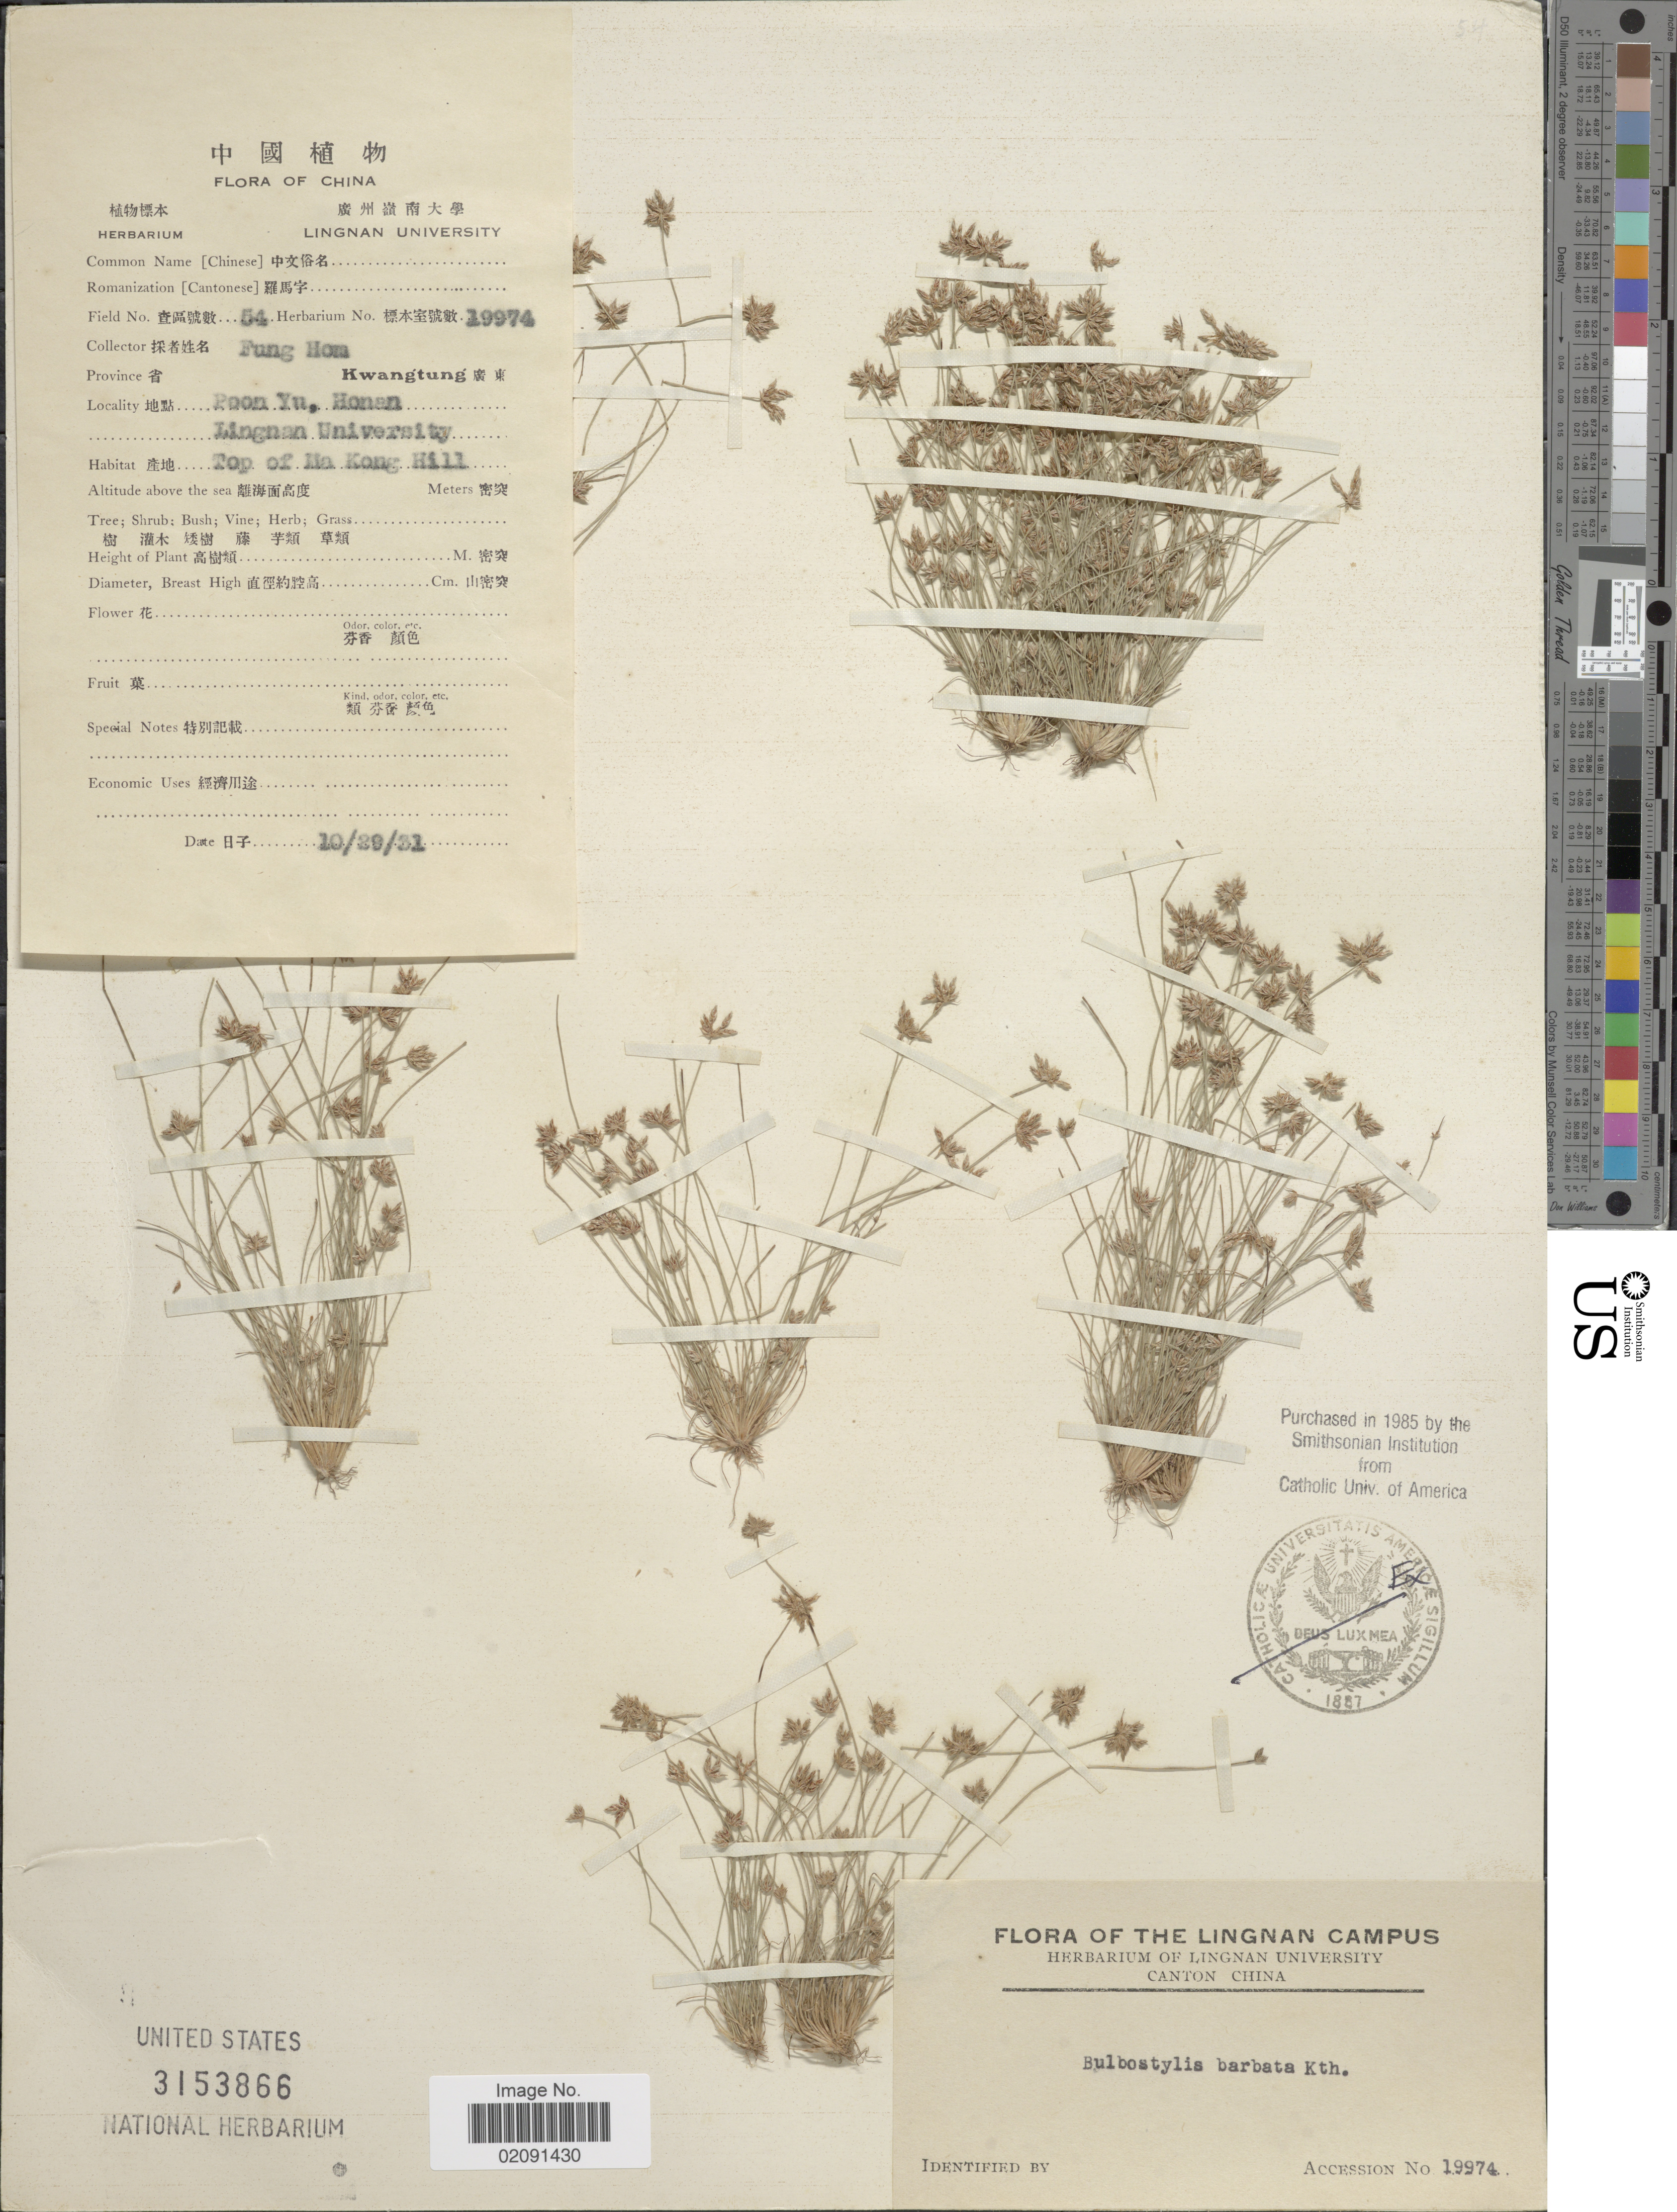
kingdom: Plantae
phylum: Tracheophyta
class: Liliopsida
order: Poales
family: Cyperaceae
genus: Bulbostylis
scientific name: Bulbostylis barbata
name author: (Rottb.) C.B. Clarke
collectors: F. Hom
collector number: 54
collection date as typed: Transcribed d/m/y: 29/10/31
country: China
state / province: Guangdong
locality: Kwangtung Province, Poon Yu, Honan, Lingnan University, Top of Ma Kong Hill.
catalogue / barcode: US 3153866